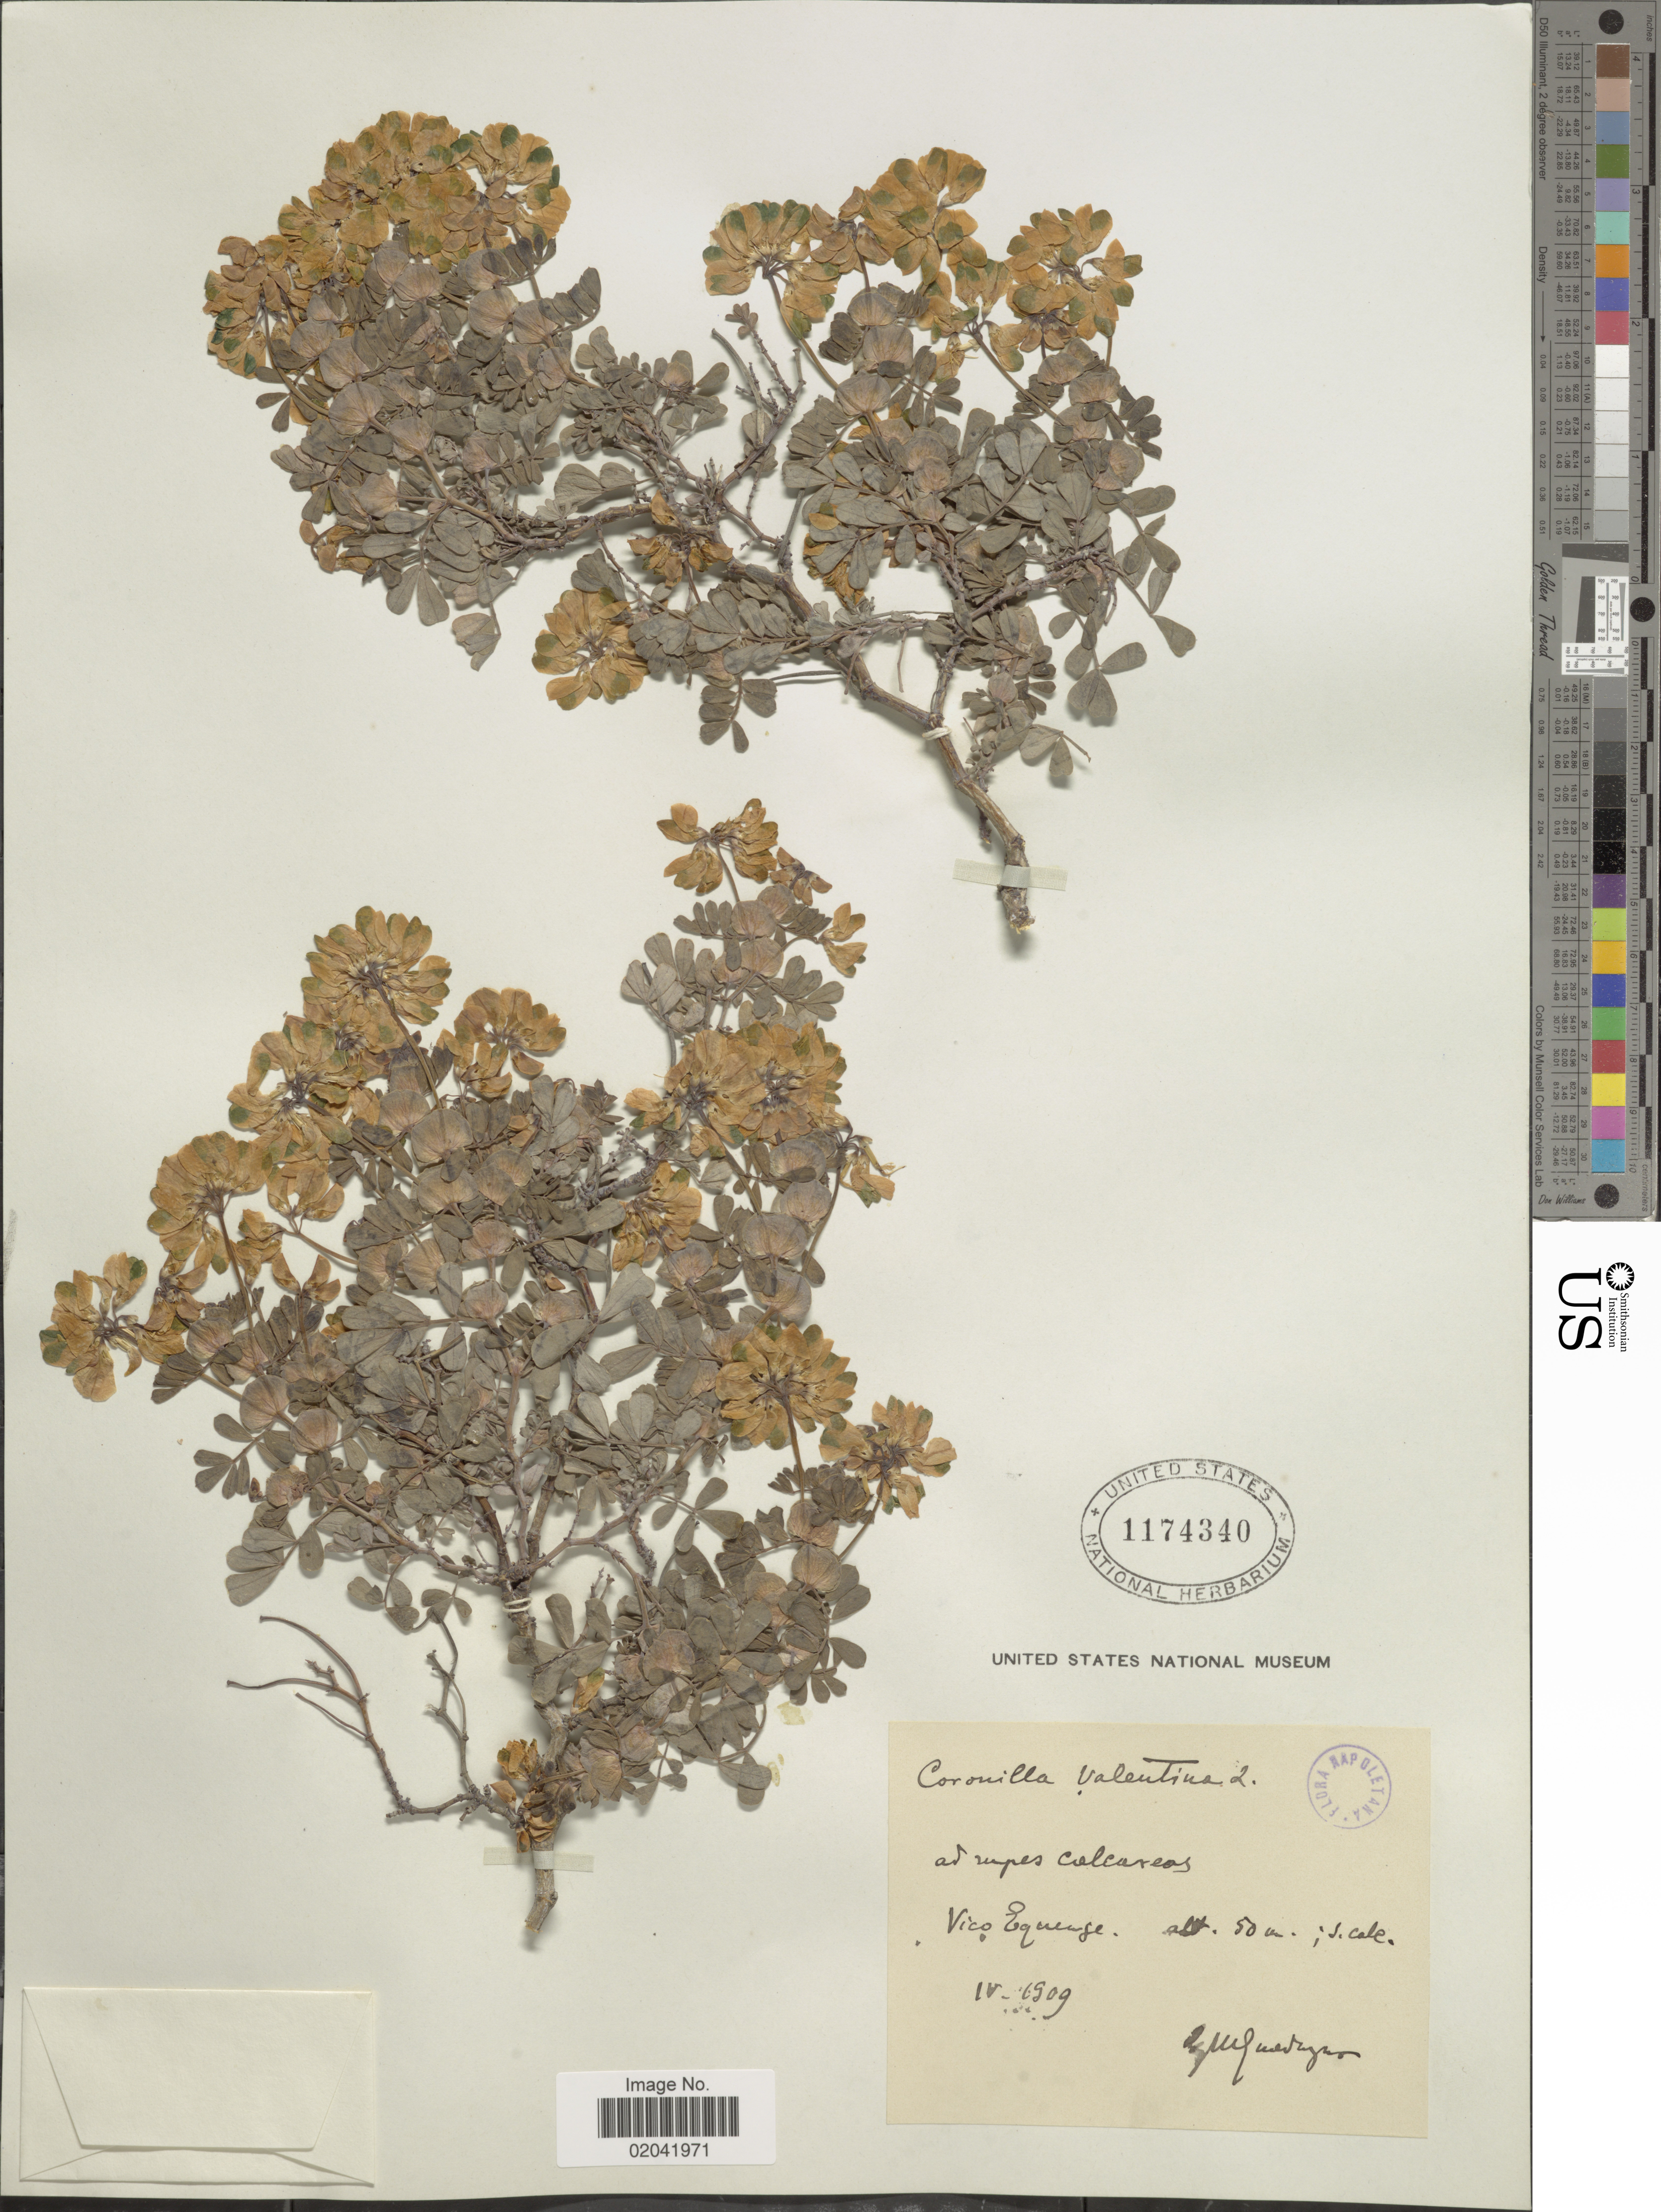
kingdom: Plantae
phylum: Tracheophyta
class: Magnoliopsida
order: Fabales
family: Fabaceae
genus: Coronilla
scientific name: Coronilla valentina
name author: L.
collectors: G. Guadagno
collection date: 1909-04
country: Italy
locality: Ad rupes calcareas, Vico Equense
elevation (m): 50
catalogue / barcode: US 1174340